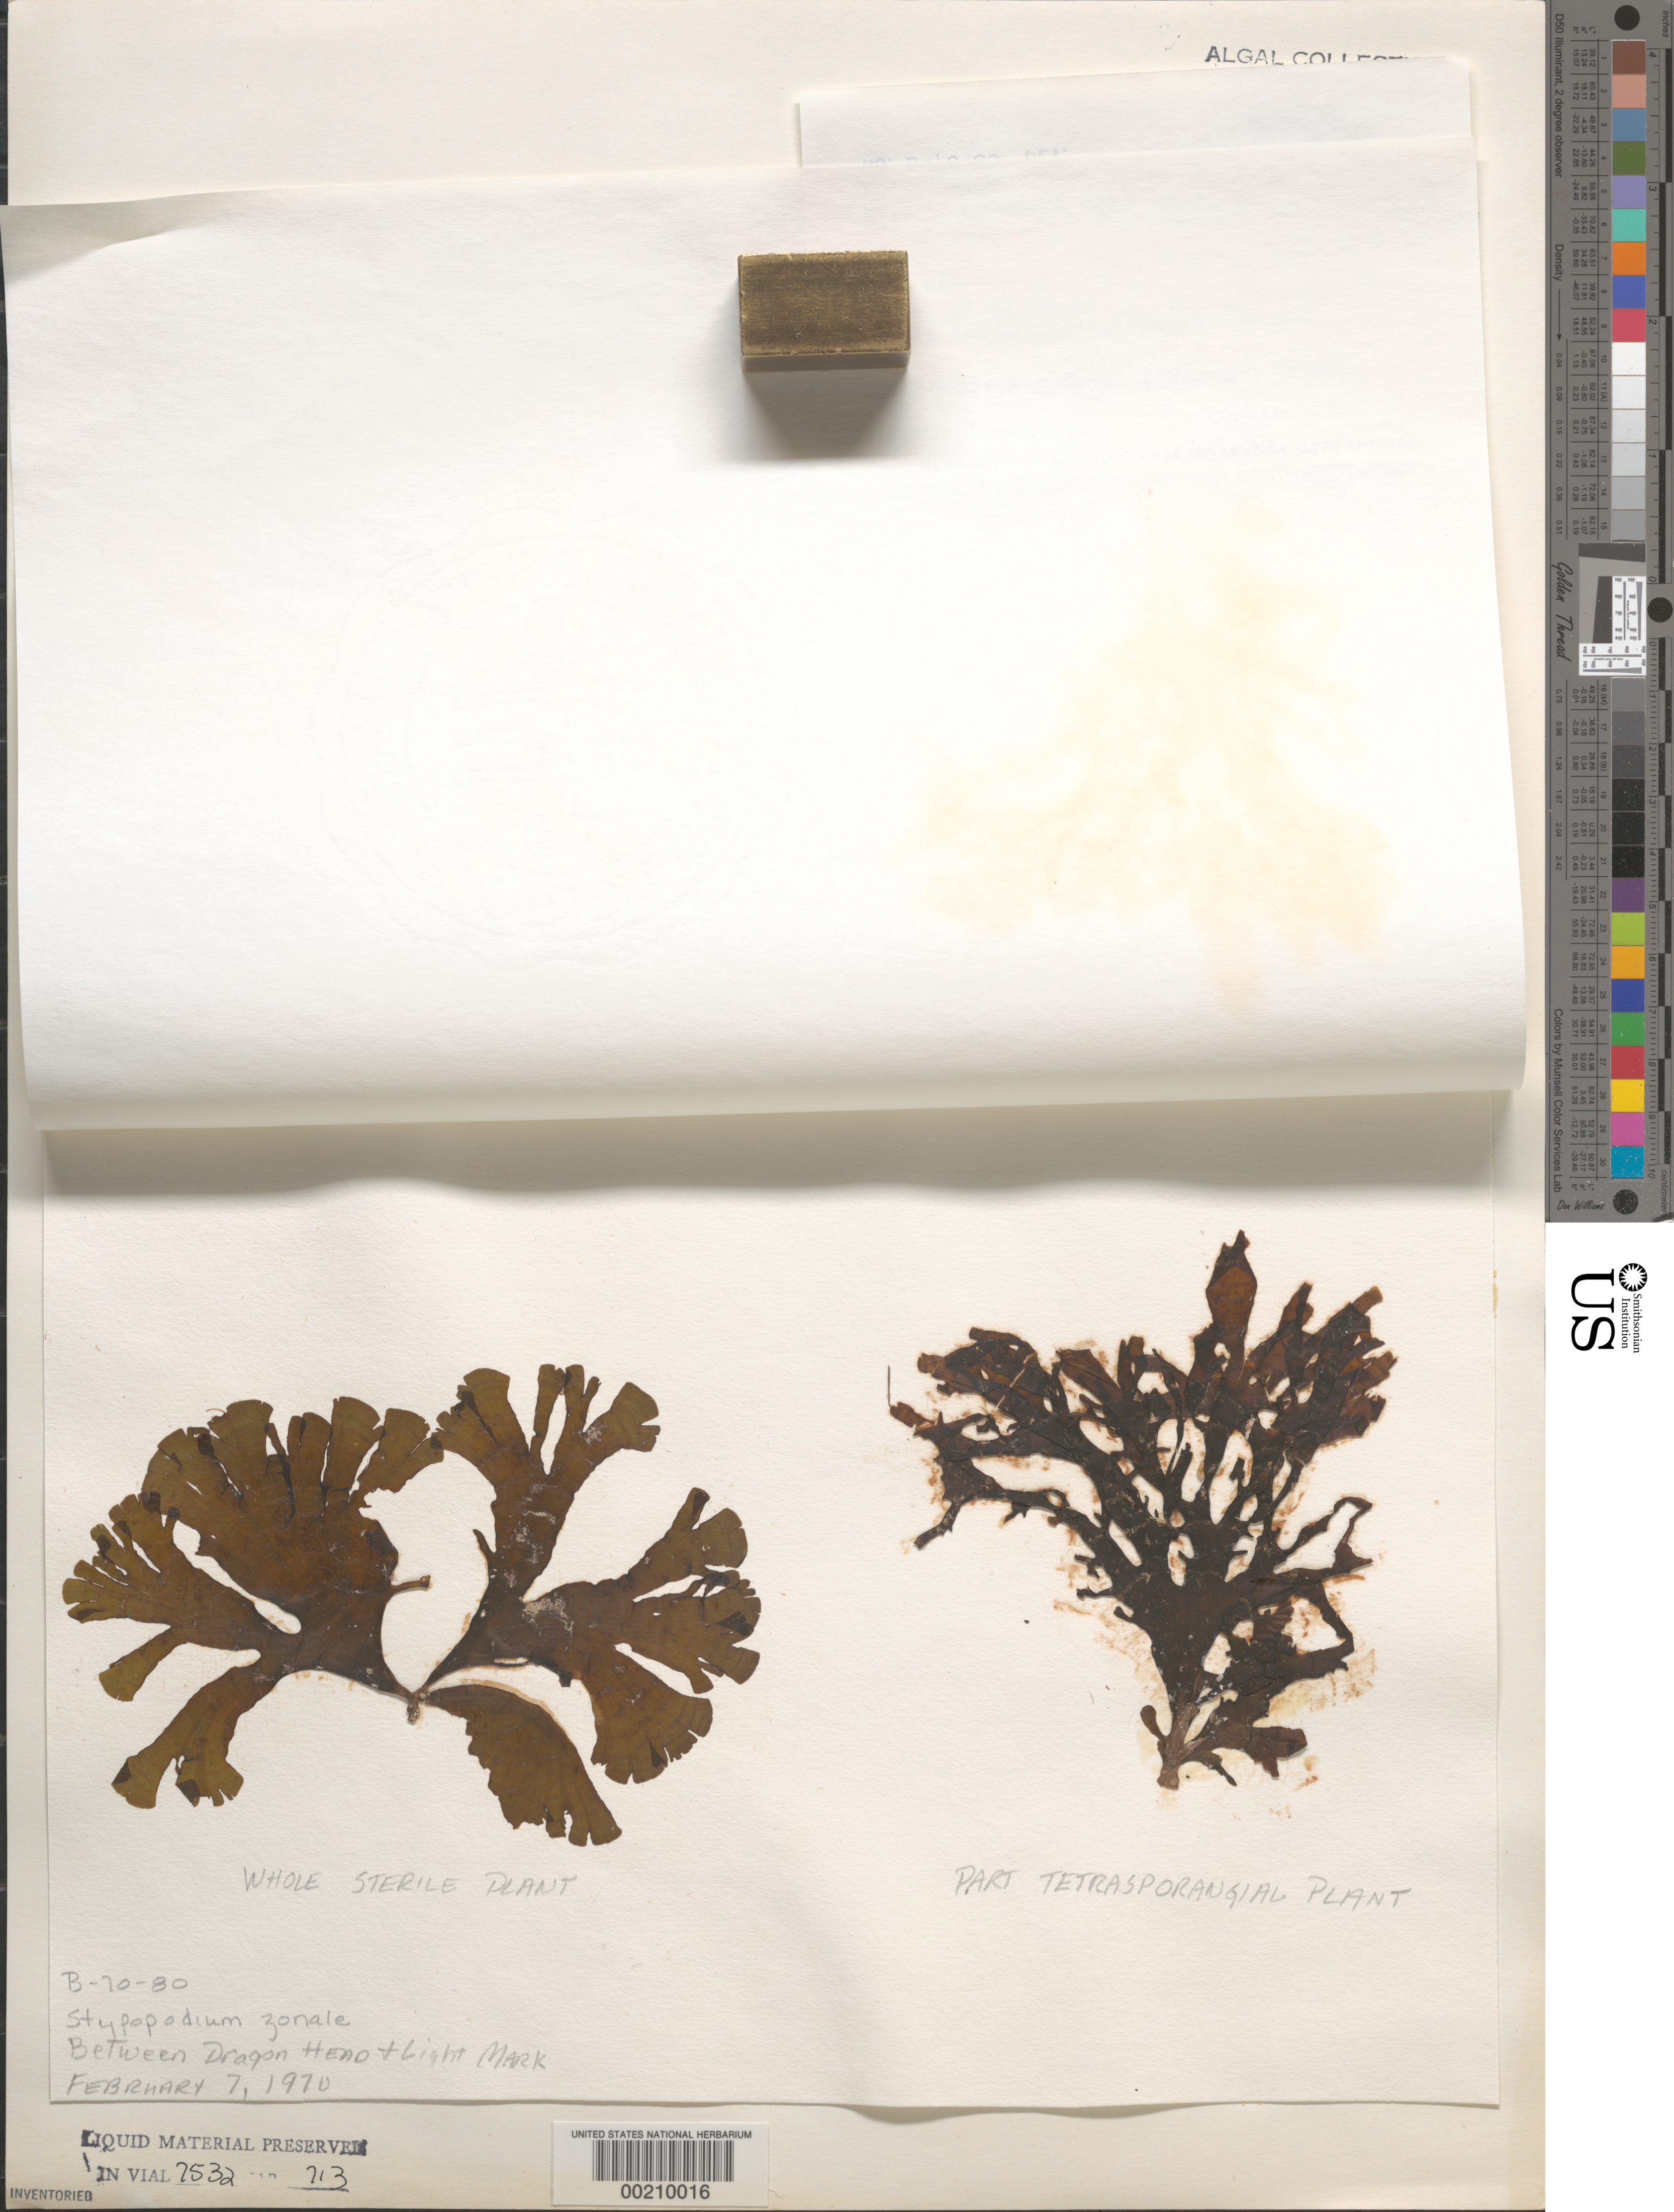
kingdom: Chromista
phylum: Ochrophyta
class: Phaeophyceae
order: Dictyotales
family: Dictyotaceae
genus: Stypopodium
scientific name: Stypopodium zonale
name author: (J.V.Lamouroux) Papenf.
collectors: E. Friedmann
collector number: B-70-80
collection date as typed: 07 Feb 1970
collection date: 1970-02-07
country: Bahamas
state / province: Abaco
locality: Between dragon head and light mark, great abaco island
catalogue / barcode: US 21243